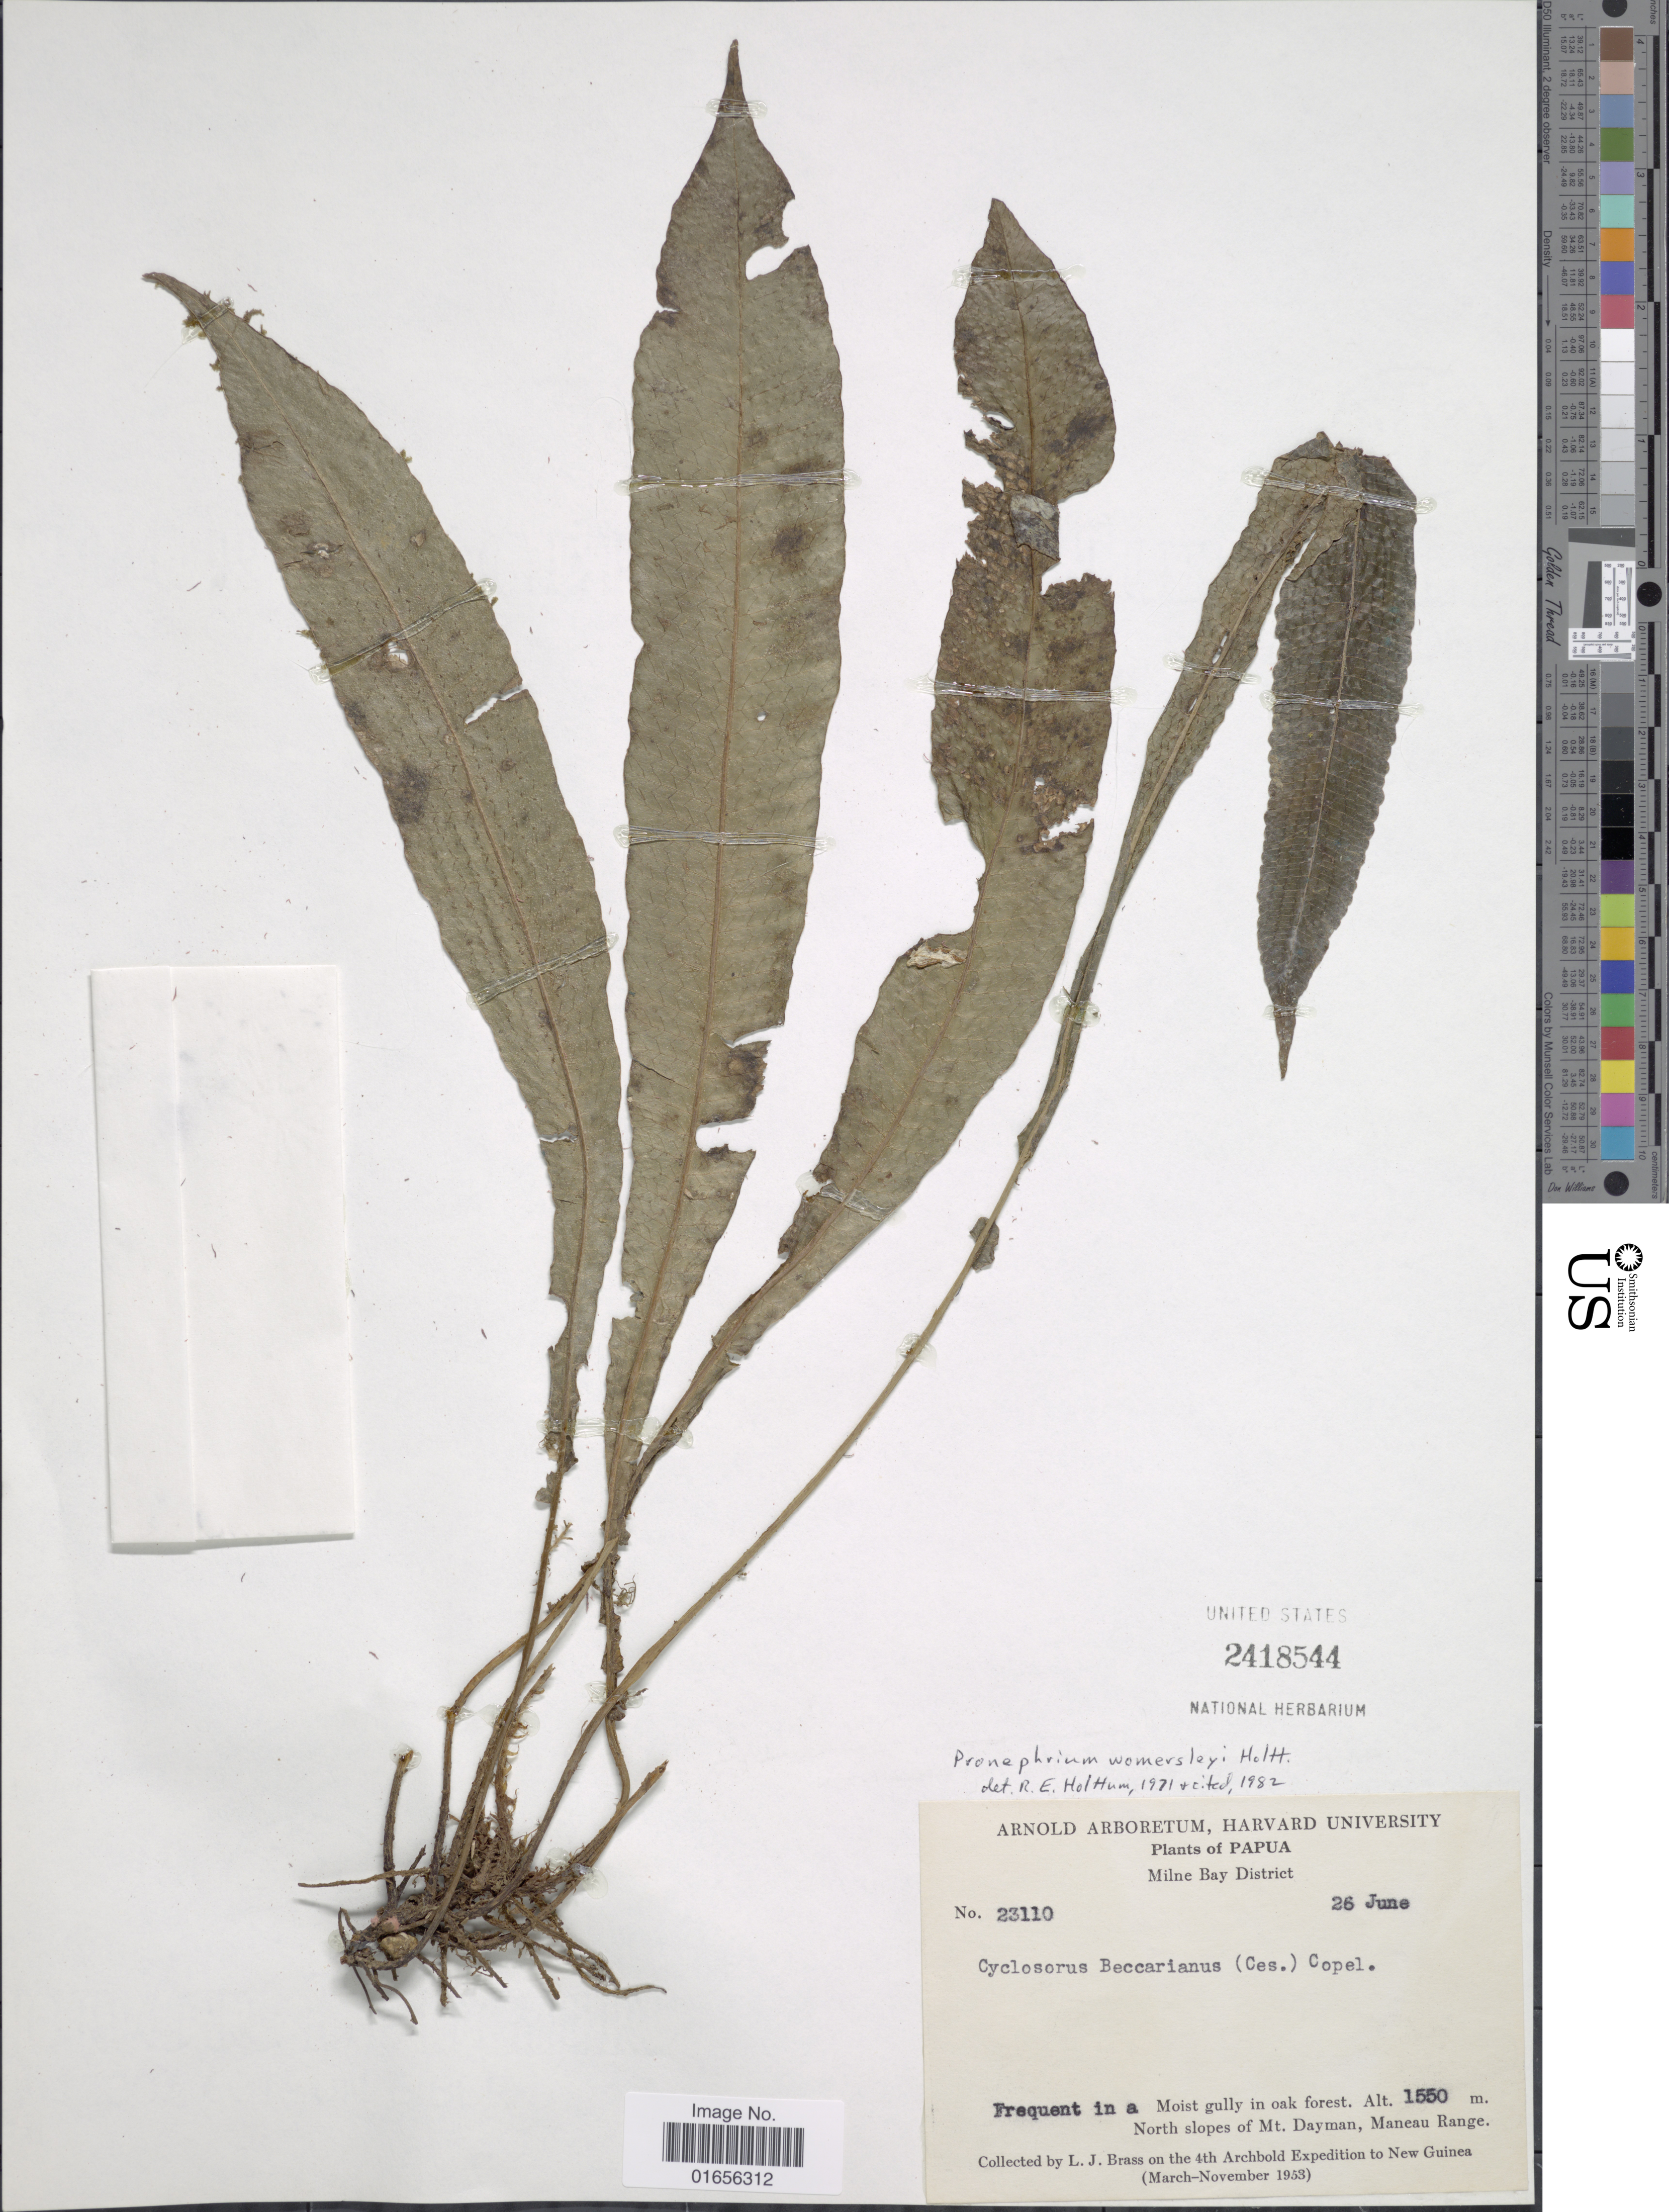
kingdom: Plantae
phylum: Tracheophyta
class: Polypodiopsida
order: Polypodiales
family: Thelypteridaceae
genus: Pronephrium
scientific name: Pronephrium womersleyi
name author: Holttum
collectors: L. J. Brass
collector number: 23110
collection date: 1953-06-26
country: Papua New Guinea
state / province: Milne Bay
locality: Papua, Milne Bay District, North slopes of Mt. Dayman, Maneau Range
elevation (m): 1550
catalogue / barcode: US 2418544